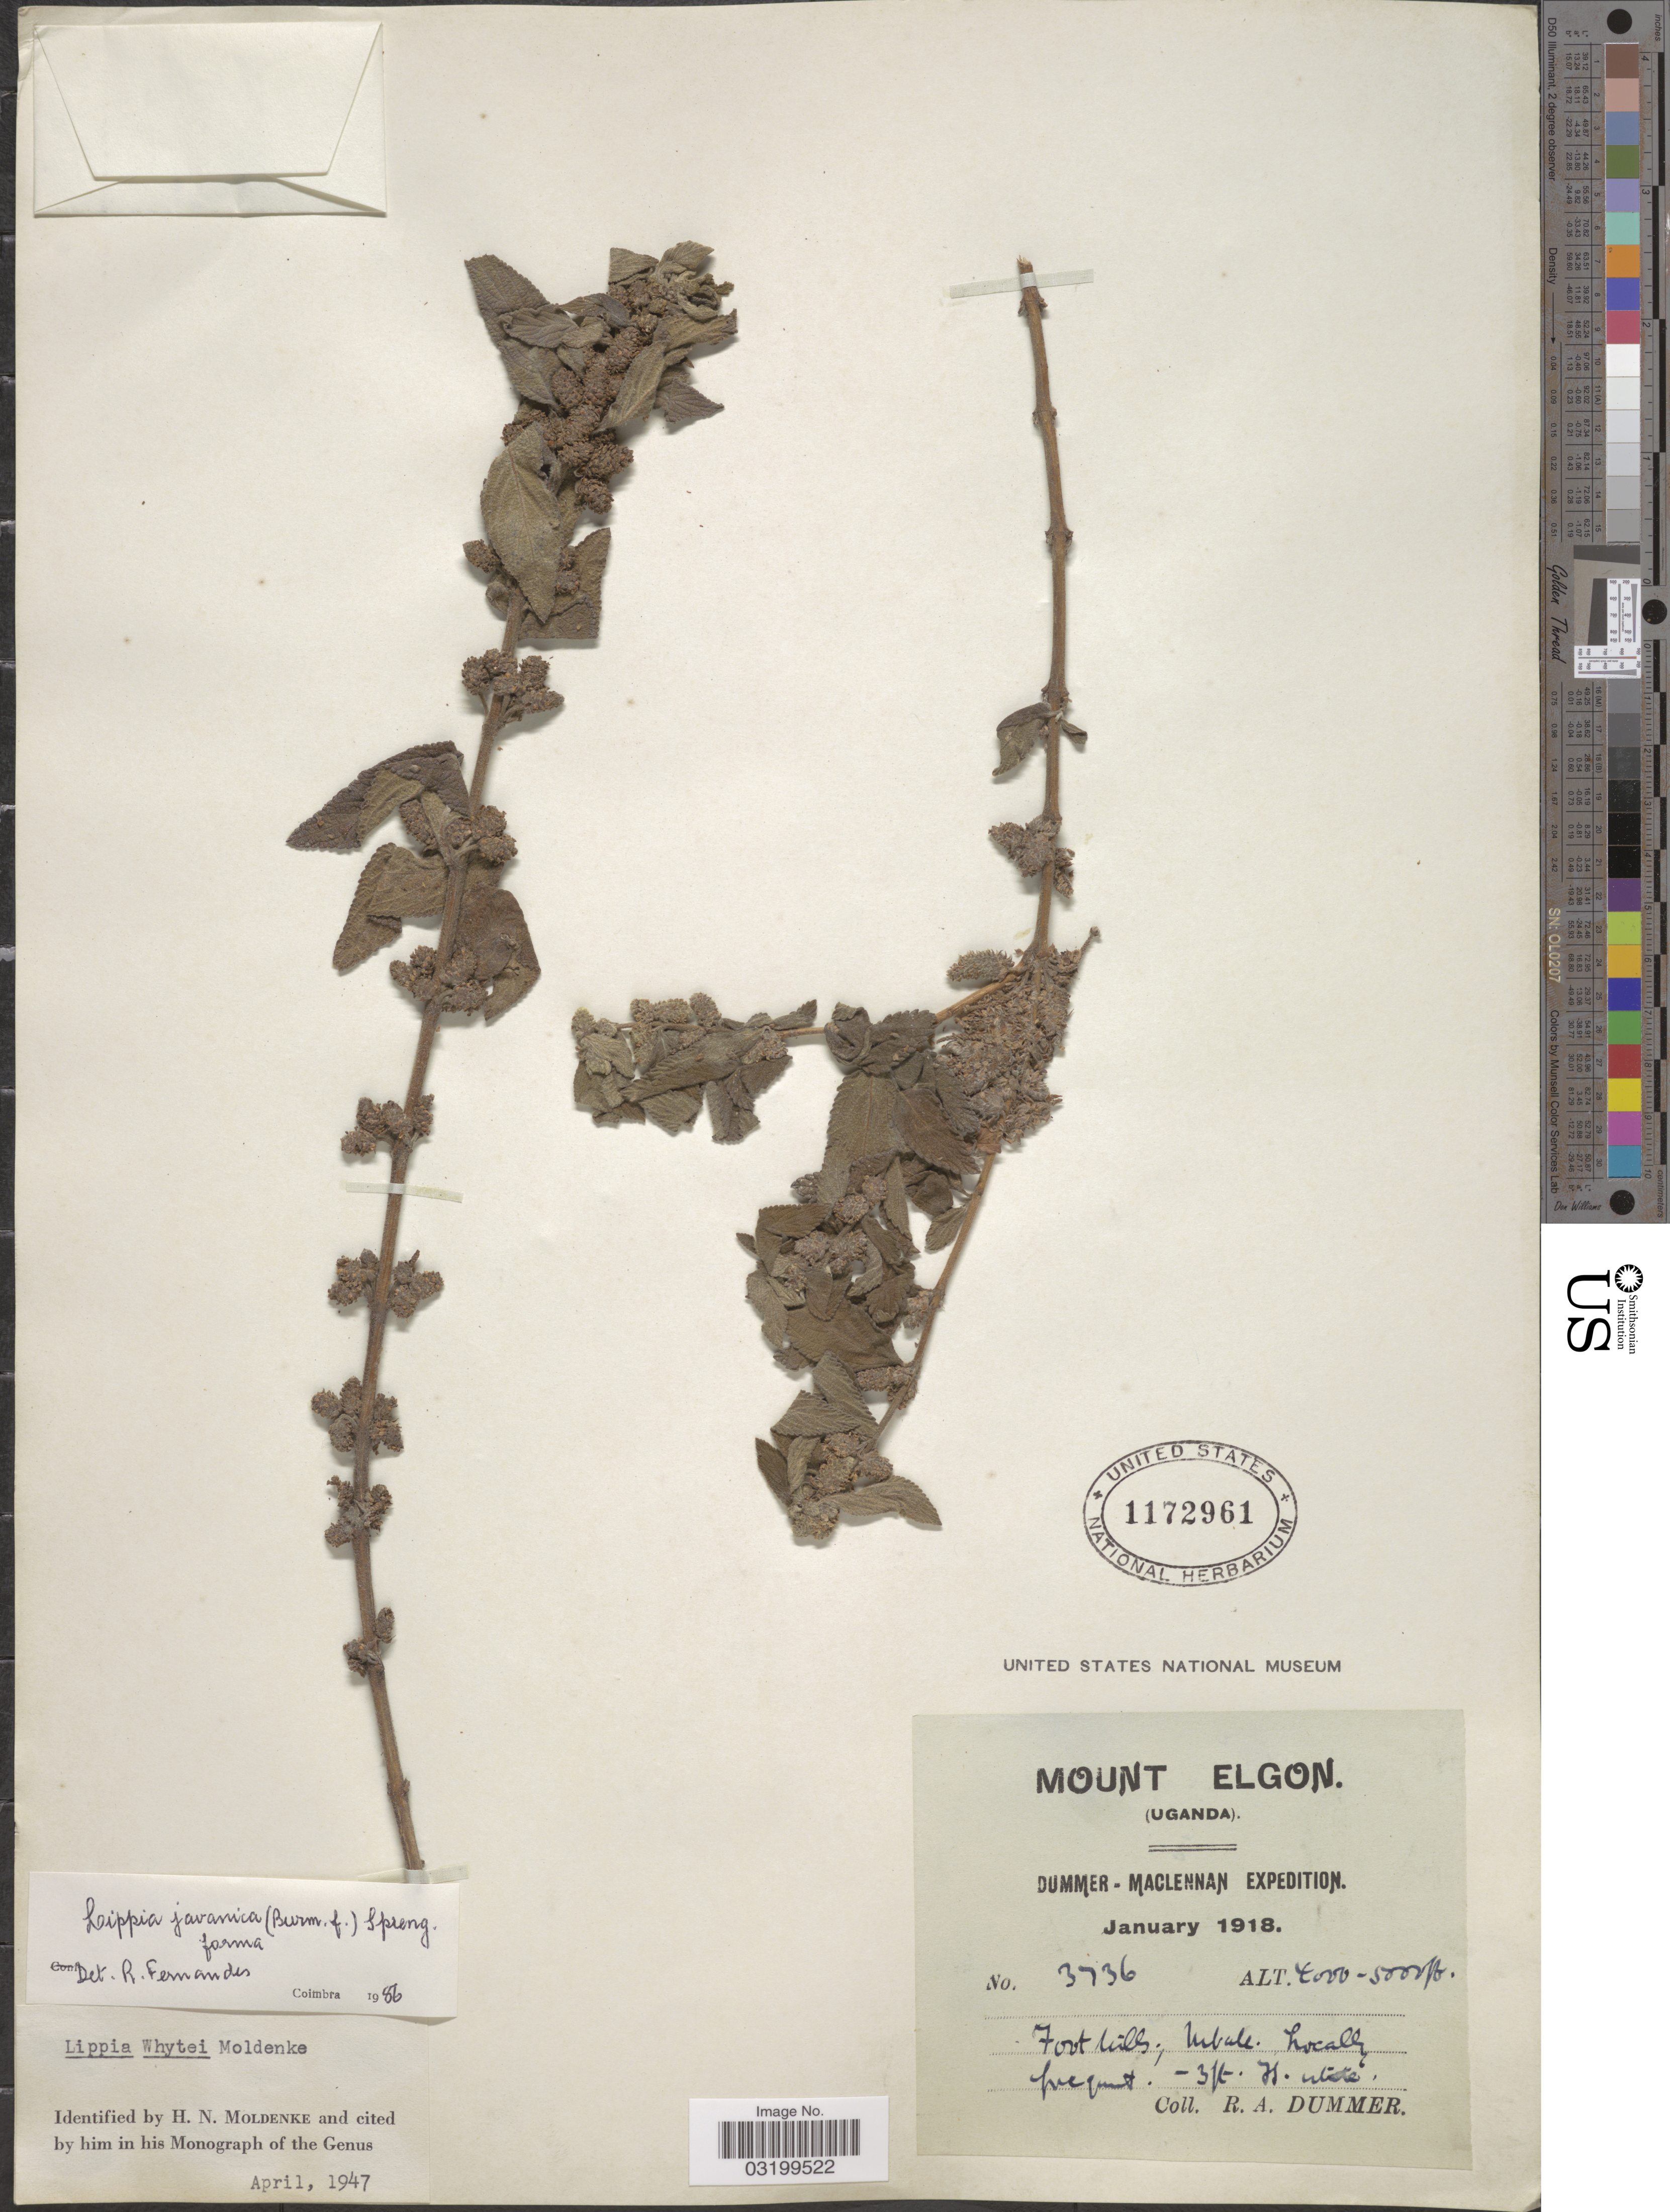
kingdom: Plantae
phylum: Tracheophyta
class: Magnoliopsida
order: Lamiales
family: Verbenaceae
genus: Lippia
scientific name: Lippia javanica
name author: (Burm. f.) Spreng.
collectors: R. Dümmer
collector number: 3736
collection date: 1918-01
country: Uganda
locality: Mount Elgon. Foothills Mbale.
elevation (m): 1219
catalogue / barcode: US 1172961